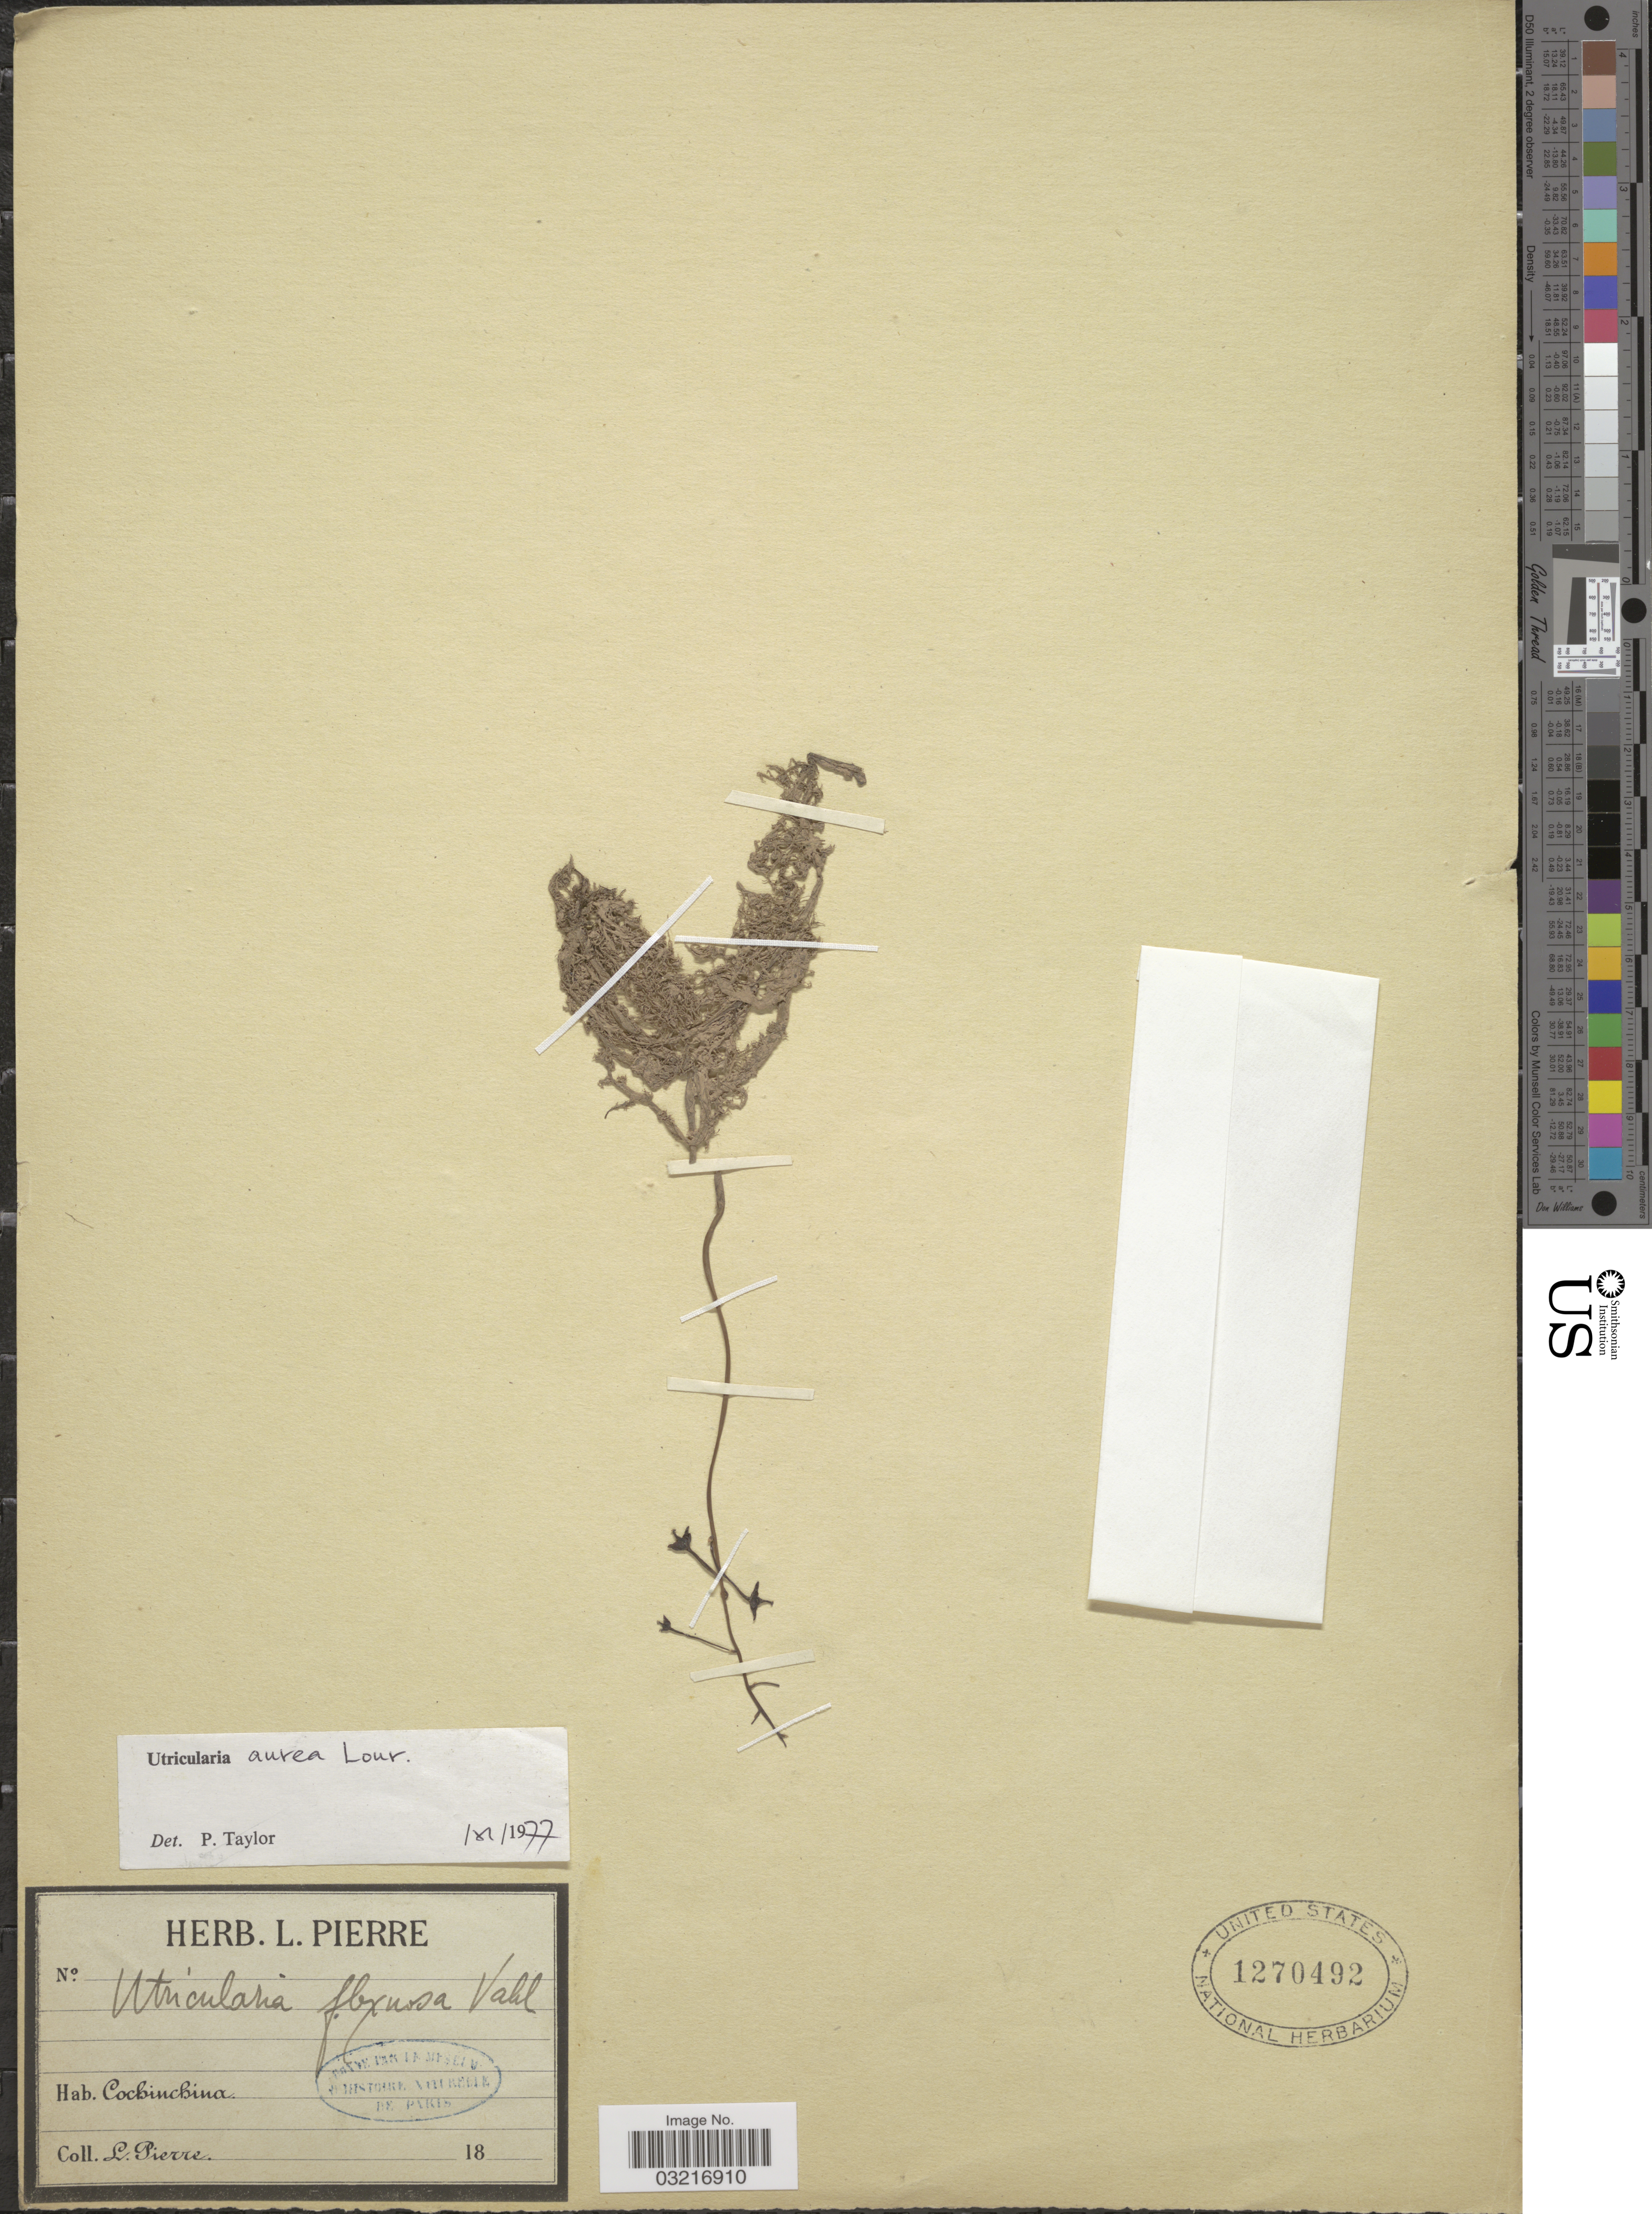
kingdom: Plantae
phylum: Tracheophyta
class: Magnoliopsida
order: Lamiales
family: Lentibulariaceae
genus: Utricularia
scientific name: Utricularia aurea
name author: Lour.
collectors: L. Pierre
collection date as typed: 18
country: Vietnam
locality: Cochinchina.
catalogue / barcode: US 1270492